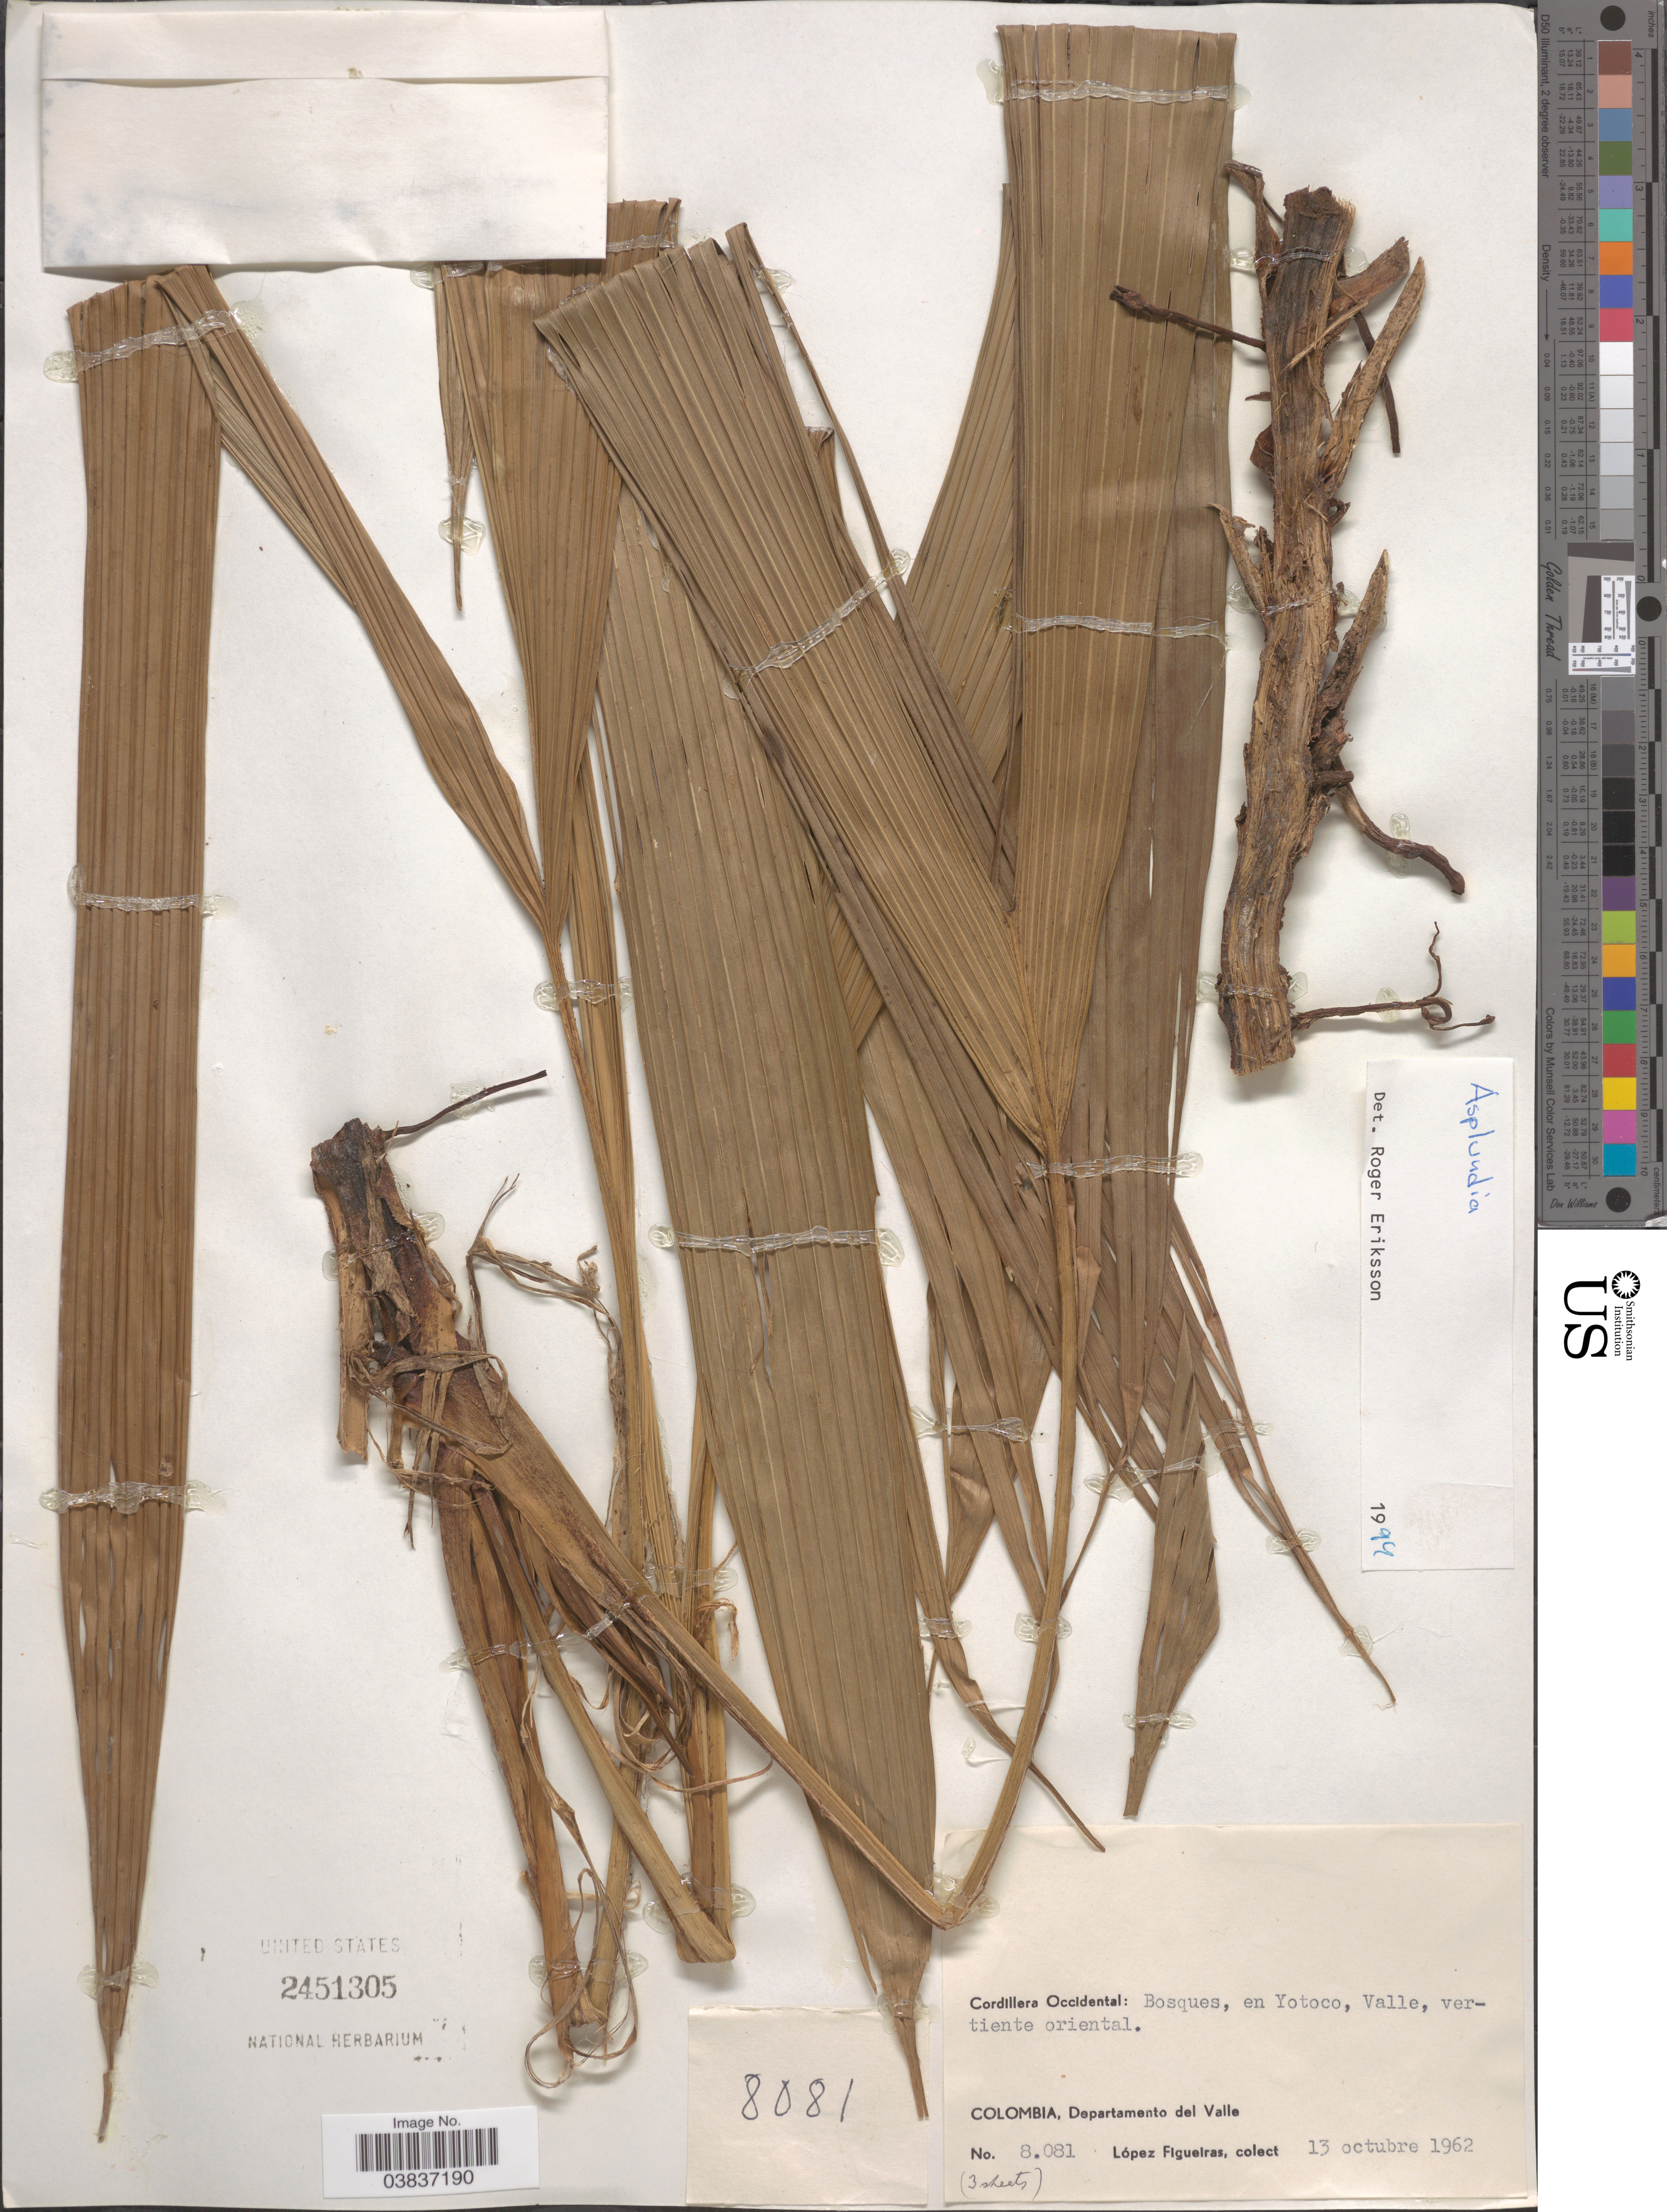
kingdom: Plantae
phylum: Tracheophyta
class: Liliopsida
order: Pandanales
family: Cyclanthaceae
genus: Asplundia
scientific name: Asplundia sp.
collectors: M. López Figueiras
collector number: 8081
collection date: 1962-10-13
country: Colombia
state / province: Valle del Cauca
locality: Cordillera Occidental: en Yotoco, Valle, vertiente oriental. Departamento del Valle.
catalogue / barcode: US 2451305